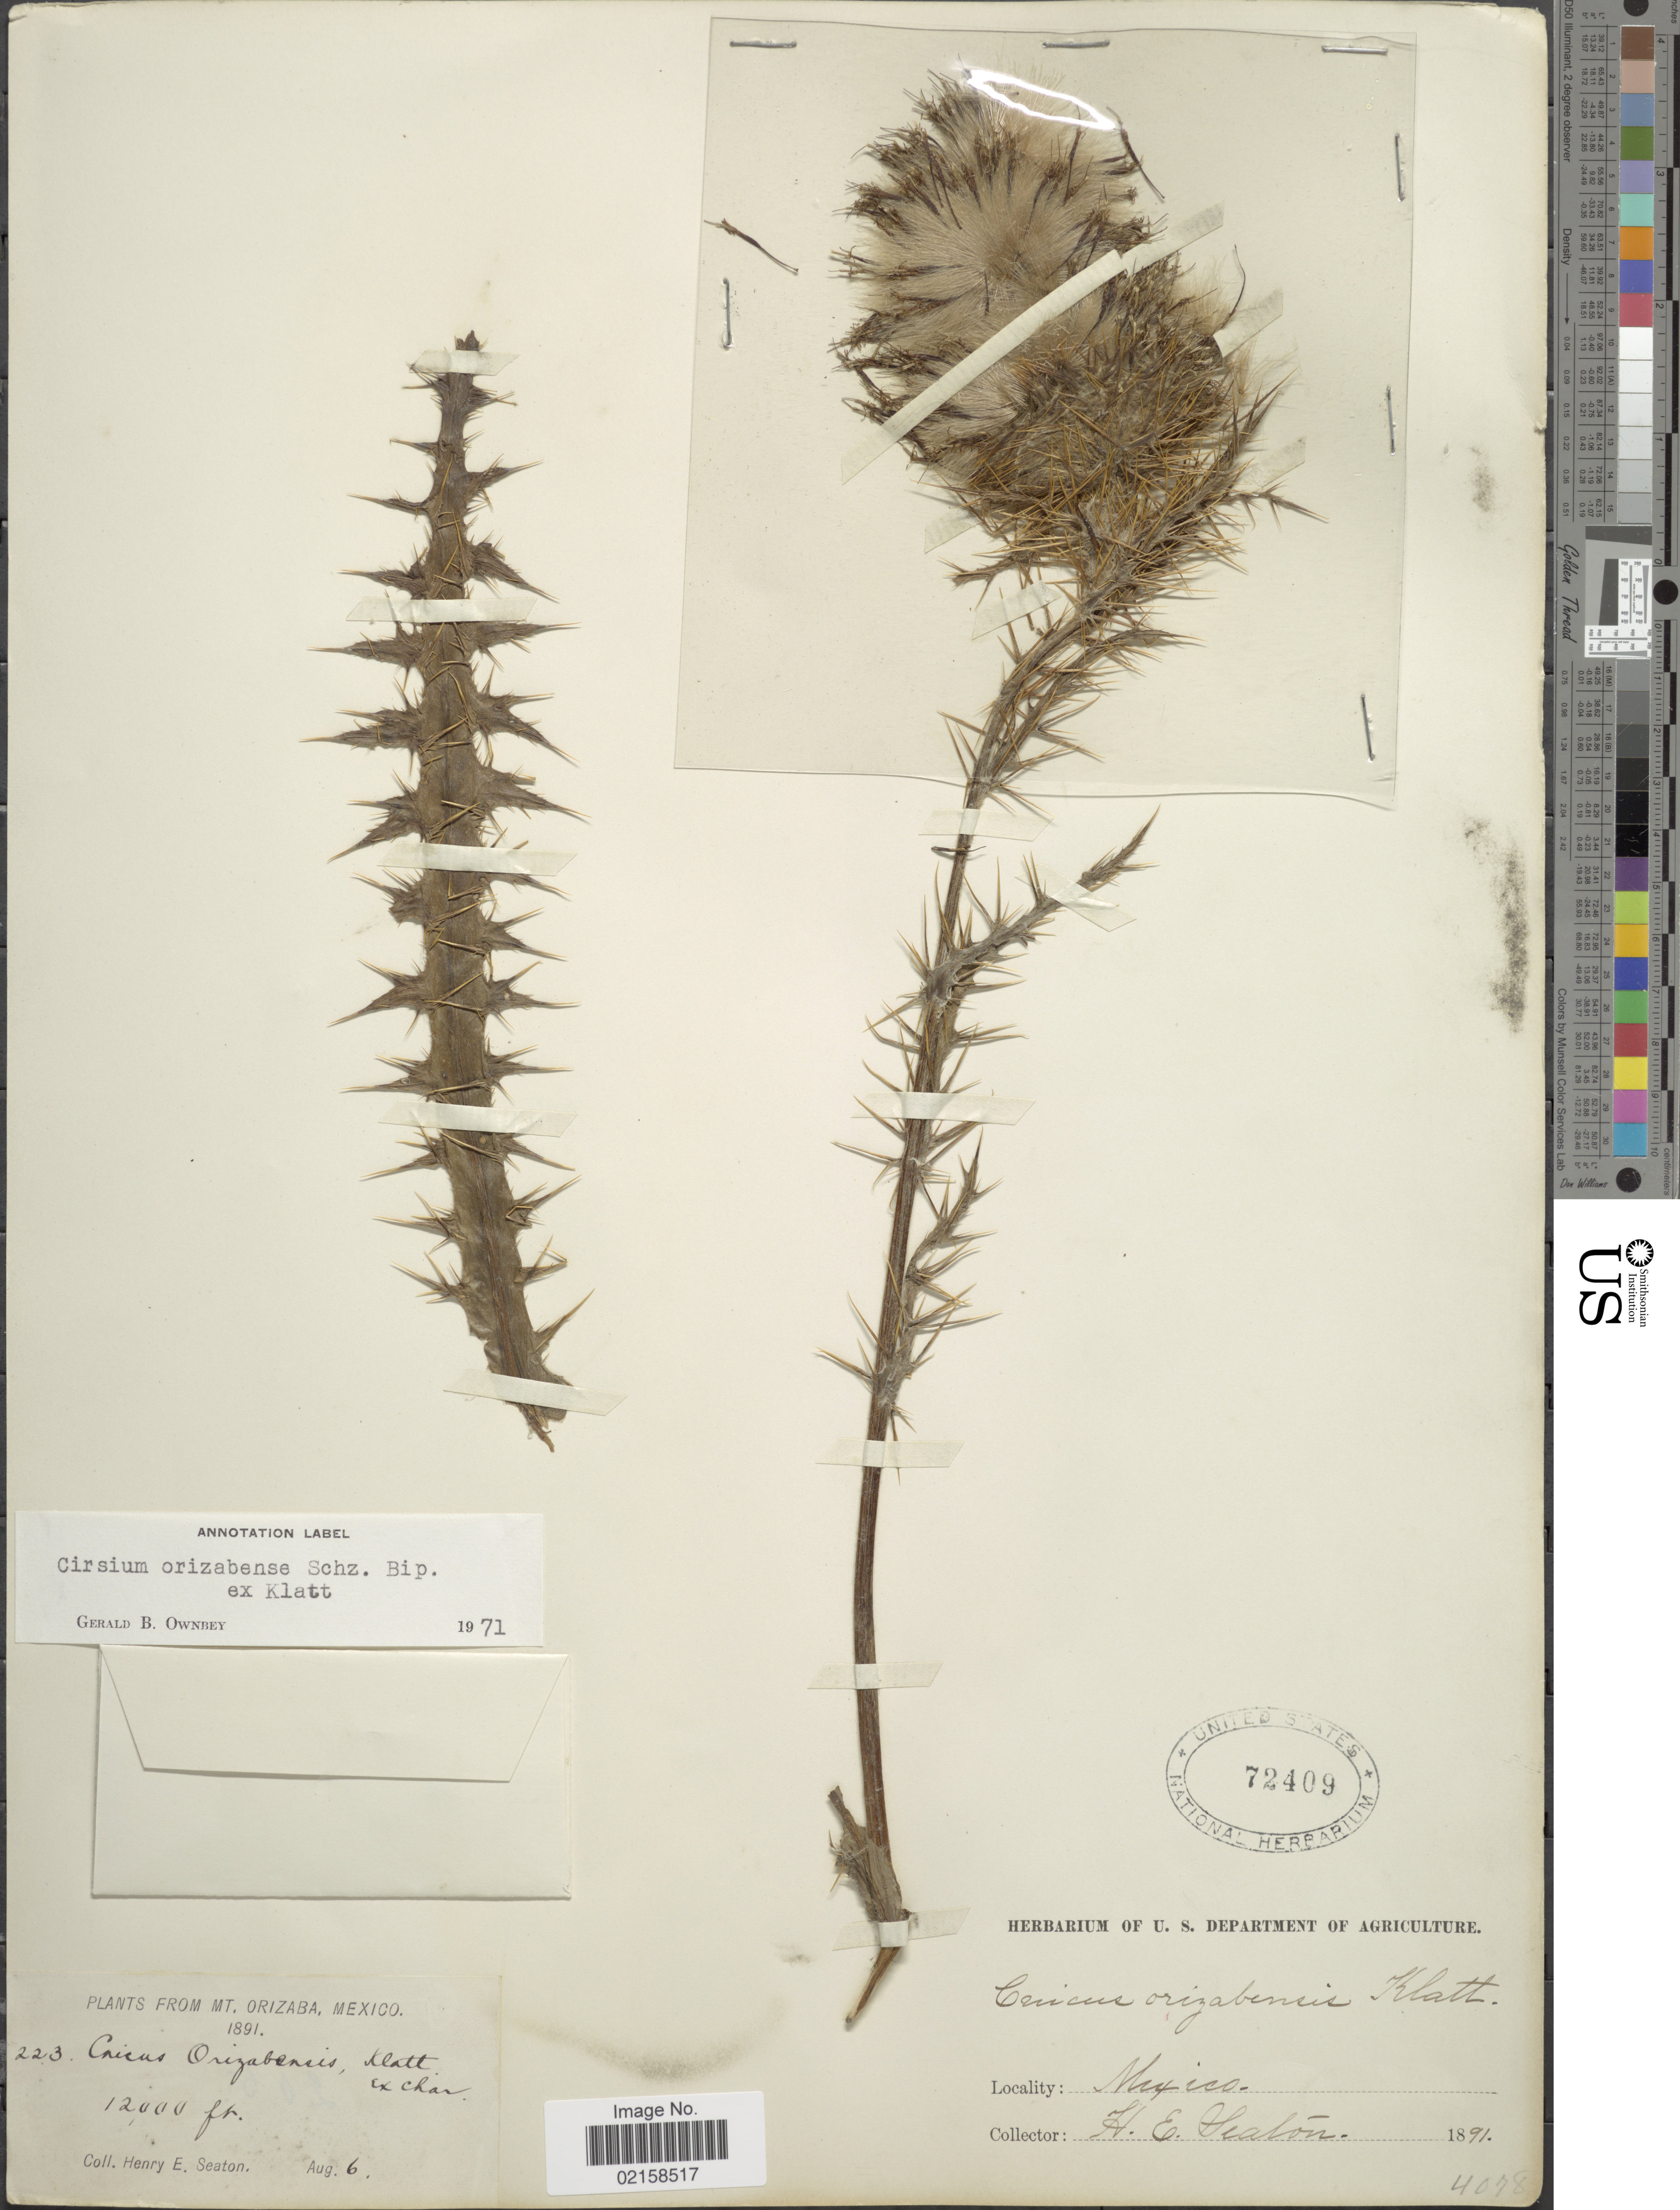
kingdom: Plantae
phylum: Tracheophyta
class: Magnoliopsida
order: Asterales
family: Asteraceae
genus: Cirsium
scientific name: Cirsium orizabense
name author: Sch. Bip. ex Klatt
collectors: H. E. Seaton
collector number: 223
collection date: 1891-08-06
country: Mexico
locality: From Mt. Orizaba.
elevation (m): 3658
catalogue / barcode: US 72409